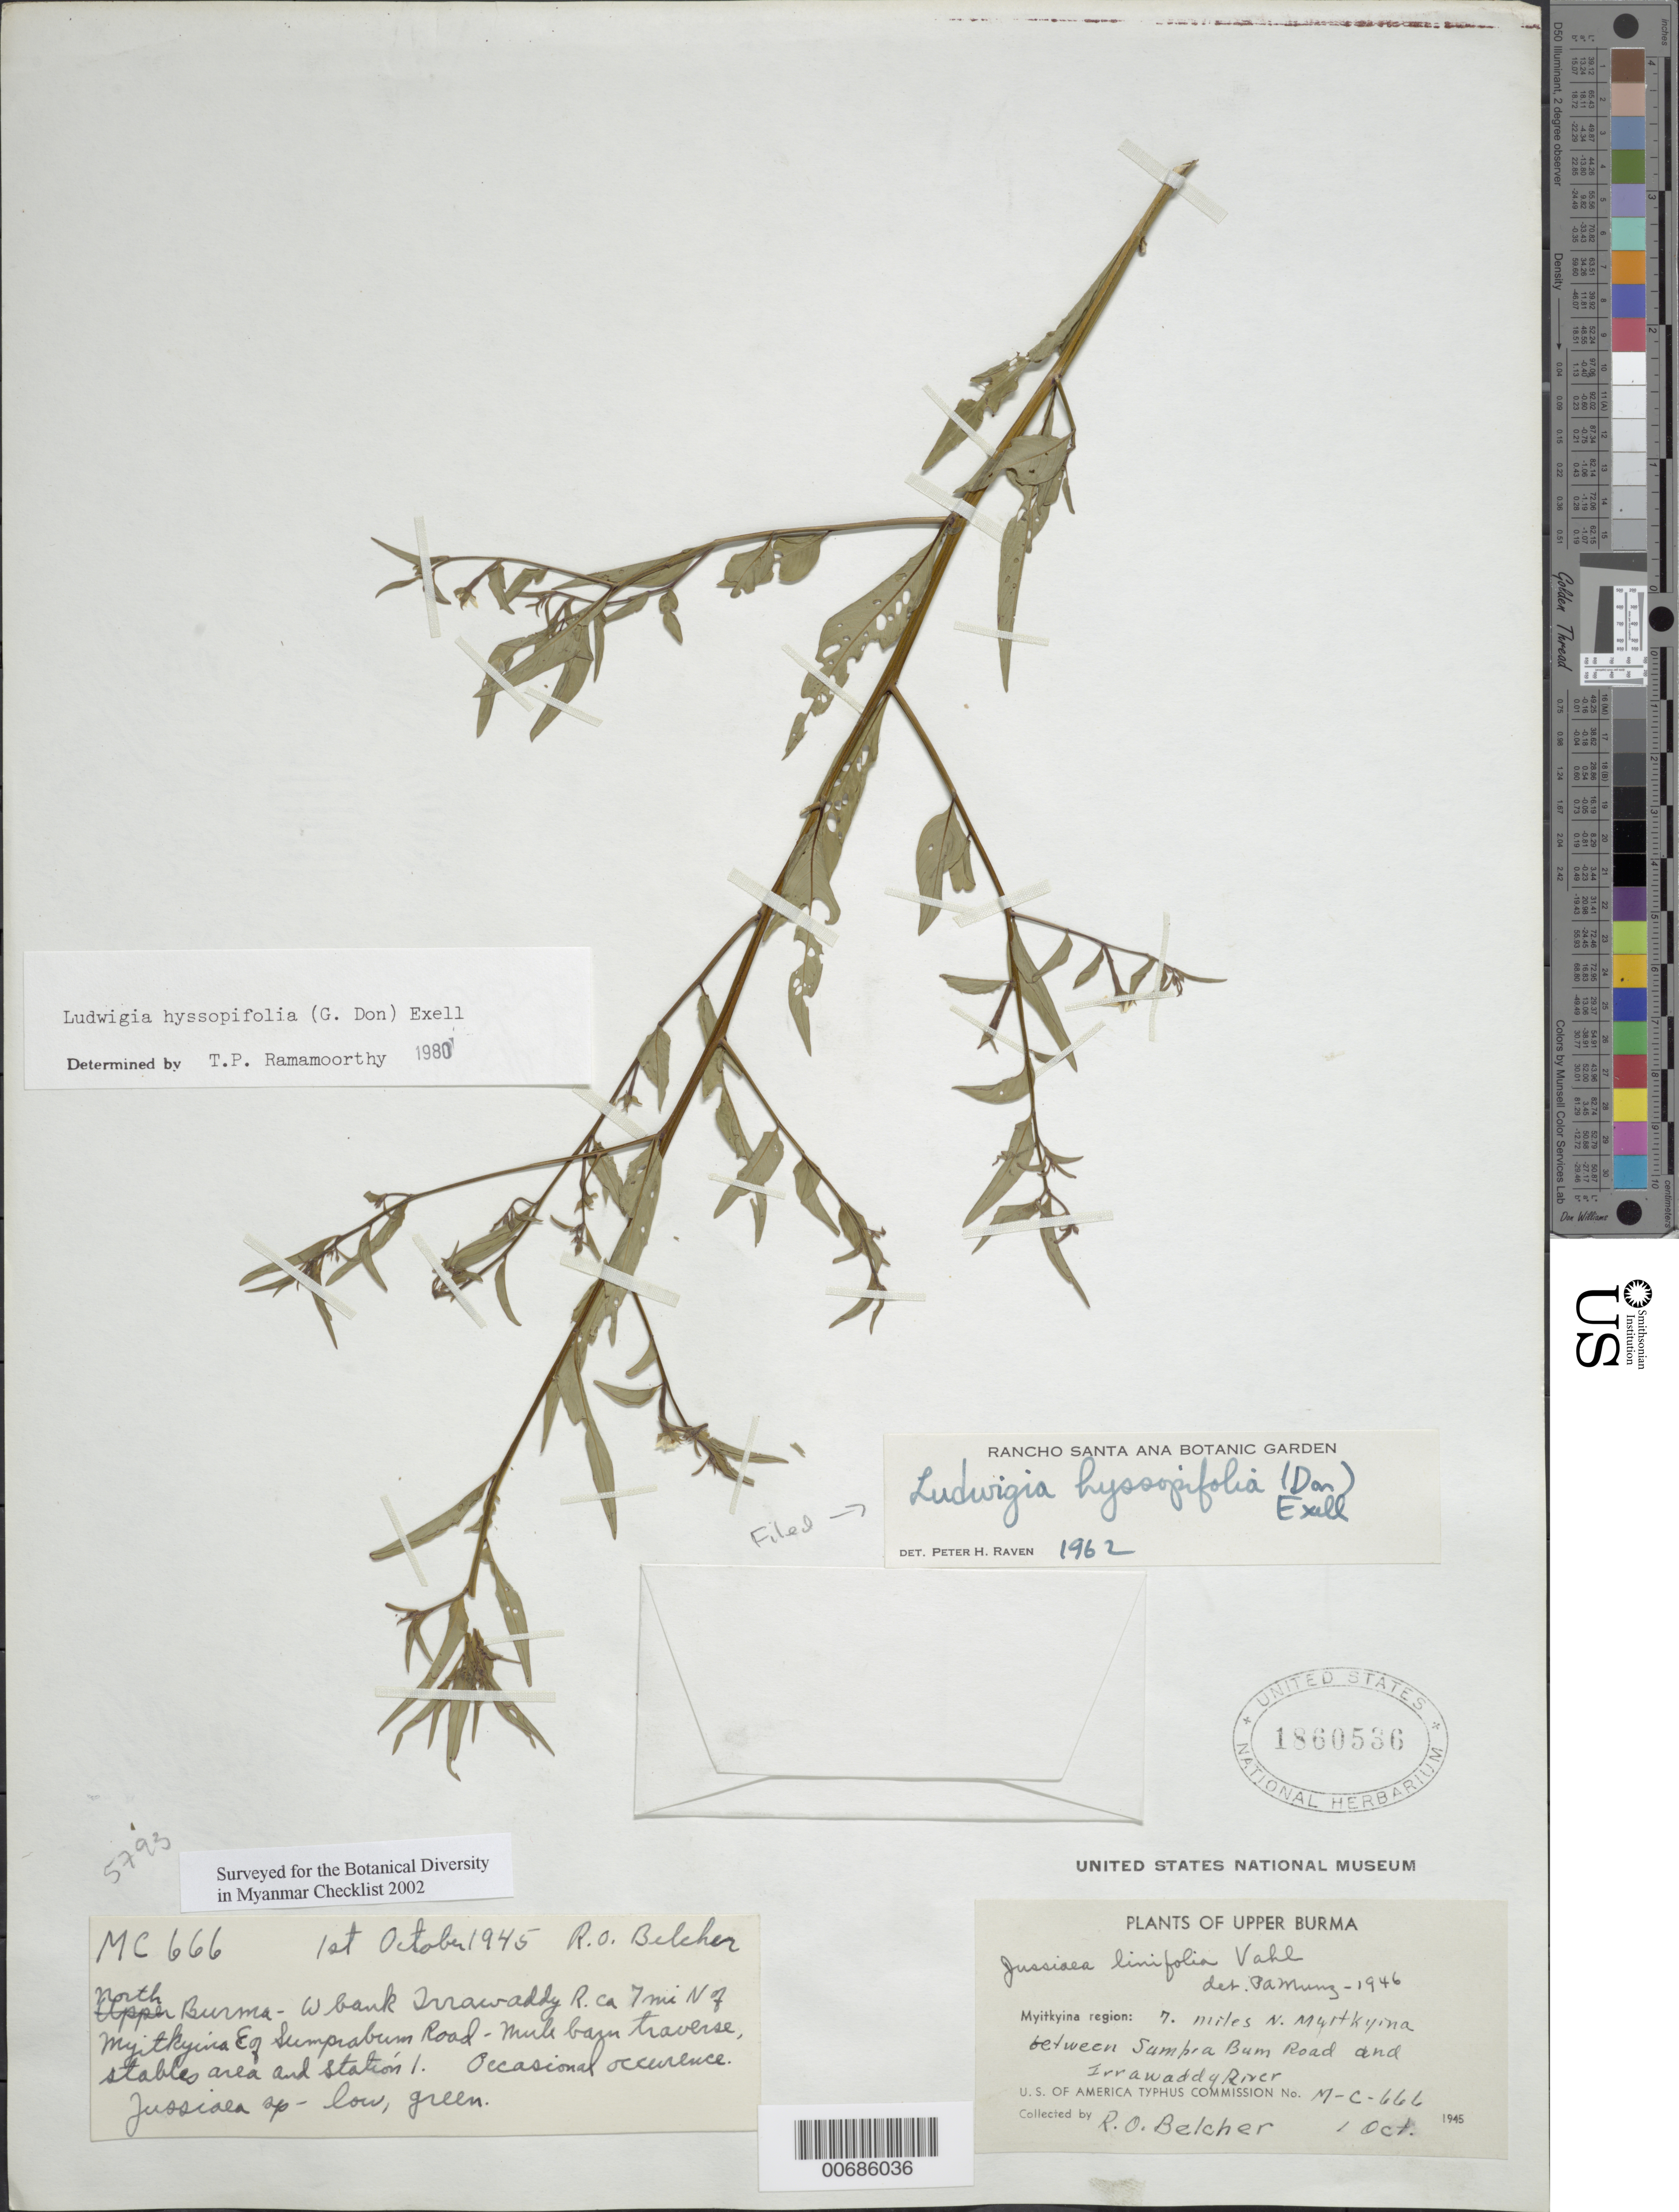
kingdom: Plantae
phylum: Tracheophyta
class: Magnoliopsida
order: Myrtales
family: Onagraceae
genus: Ludwigia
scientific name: Ludwigia hyssopifolia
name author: (G. Don) Exell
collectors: R. Belcher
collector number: MC 666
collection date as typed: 01 Oct 1945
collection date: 1945-10-01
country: Myanmar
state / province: Kachin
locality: Myitkyina, 7 mi. N of, W bank Irrawaddy R., E of Sumprabum Road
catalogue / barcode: US 1860536